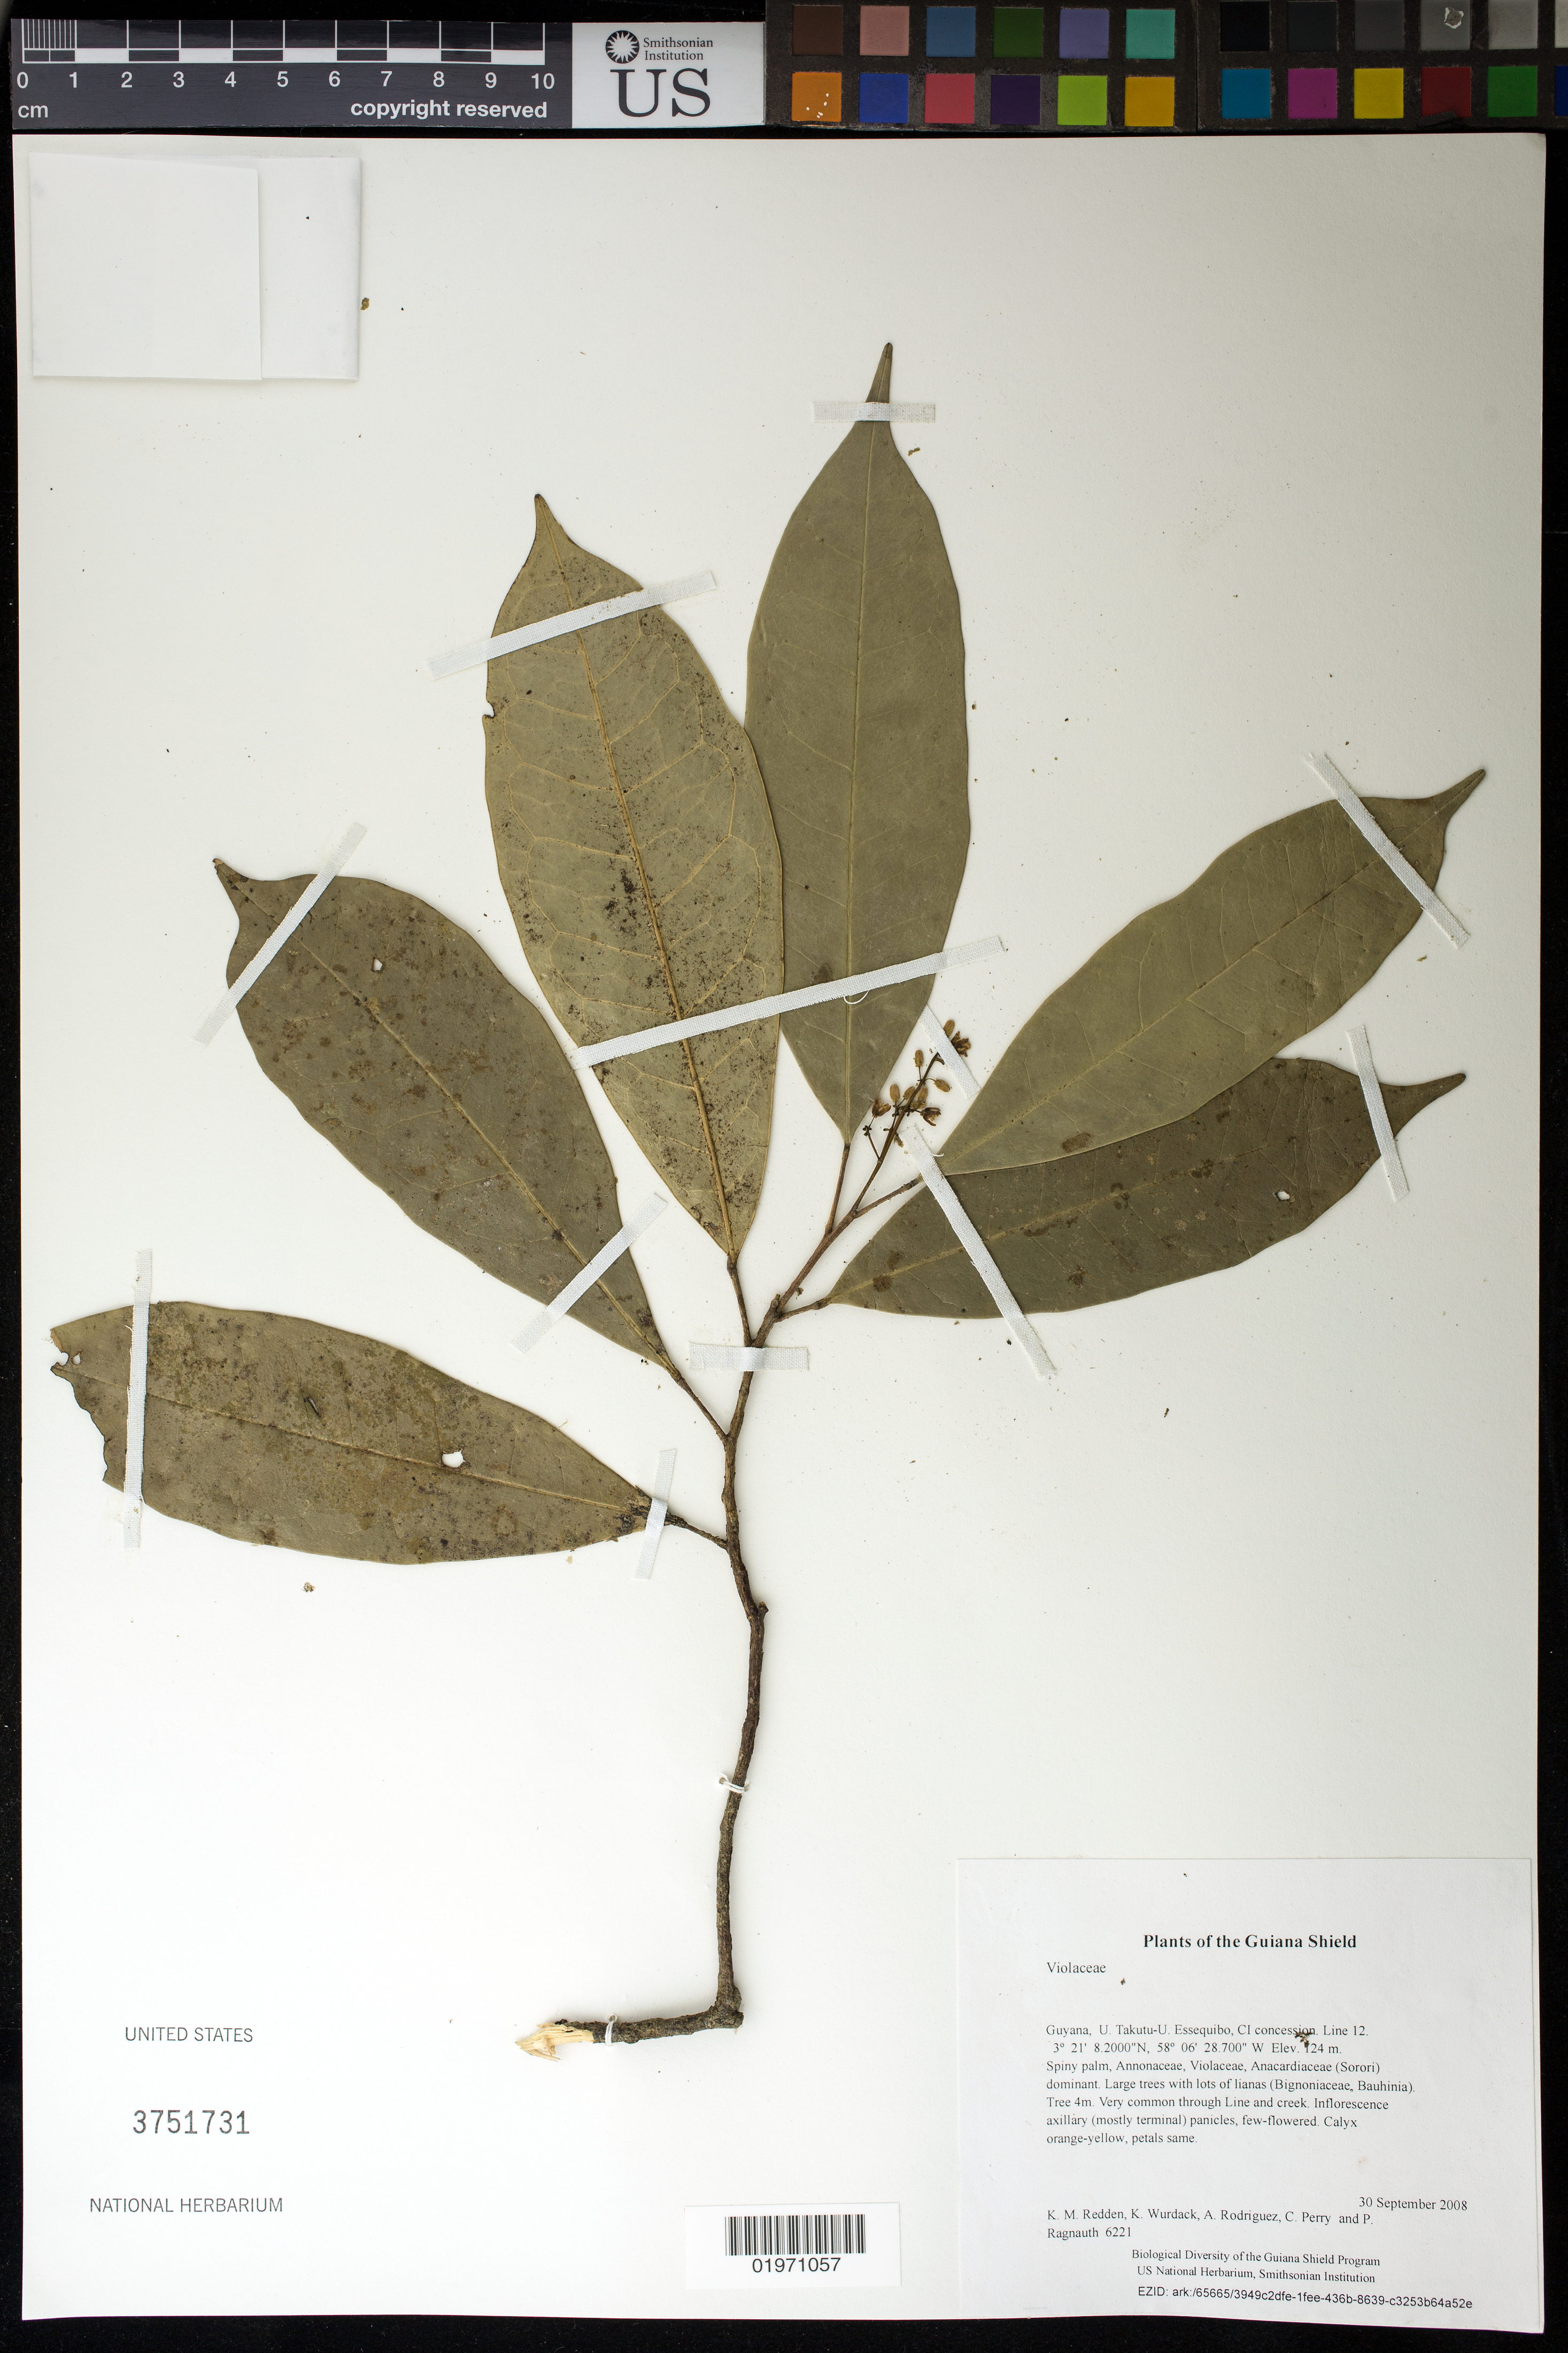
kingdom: Plantae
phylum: Tracheophyta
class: Magnoliopsida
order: Malpighiales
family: Violaceae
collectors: K. M. Redden, K. Wurdack, A. Rodriguez, C. Perry & P. Ragnauth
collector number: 6221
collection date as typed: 30 September 2008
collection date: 2008-09-30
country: Guyana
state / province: U. Takutu-U. Essequibo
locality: CI concession. Line 12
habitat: Spiny palm, Annonaceae, Violaceae, Anacardiaceae (Sorori) dominant. Large trees with lots of lianas (Bignoniaceae, Bauhinia)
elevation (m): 124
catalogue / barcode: US 3751731